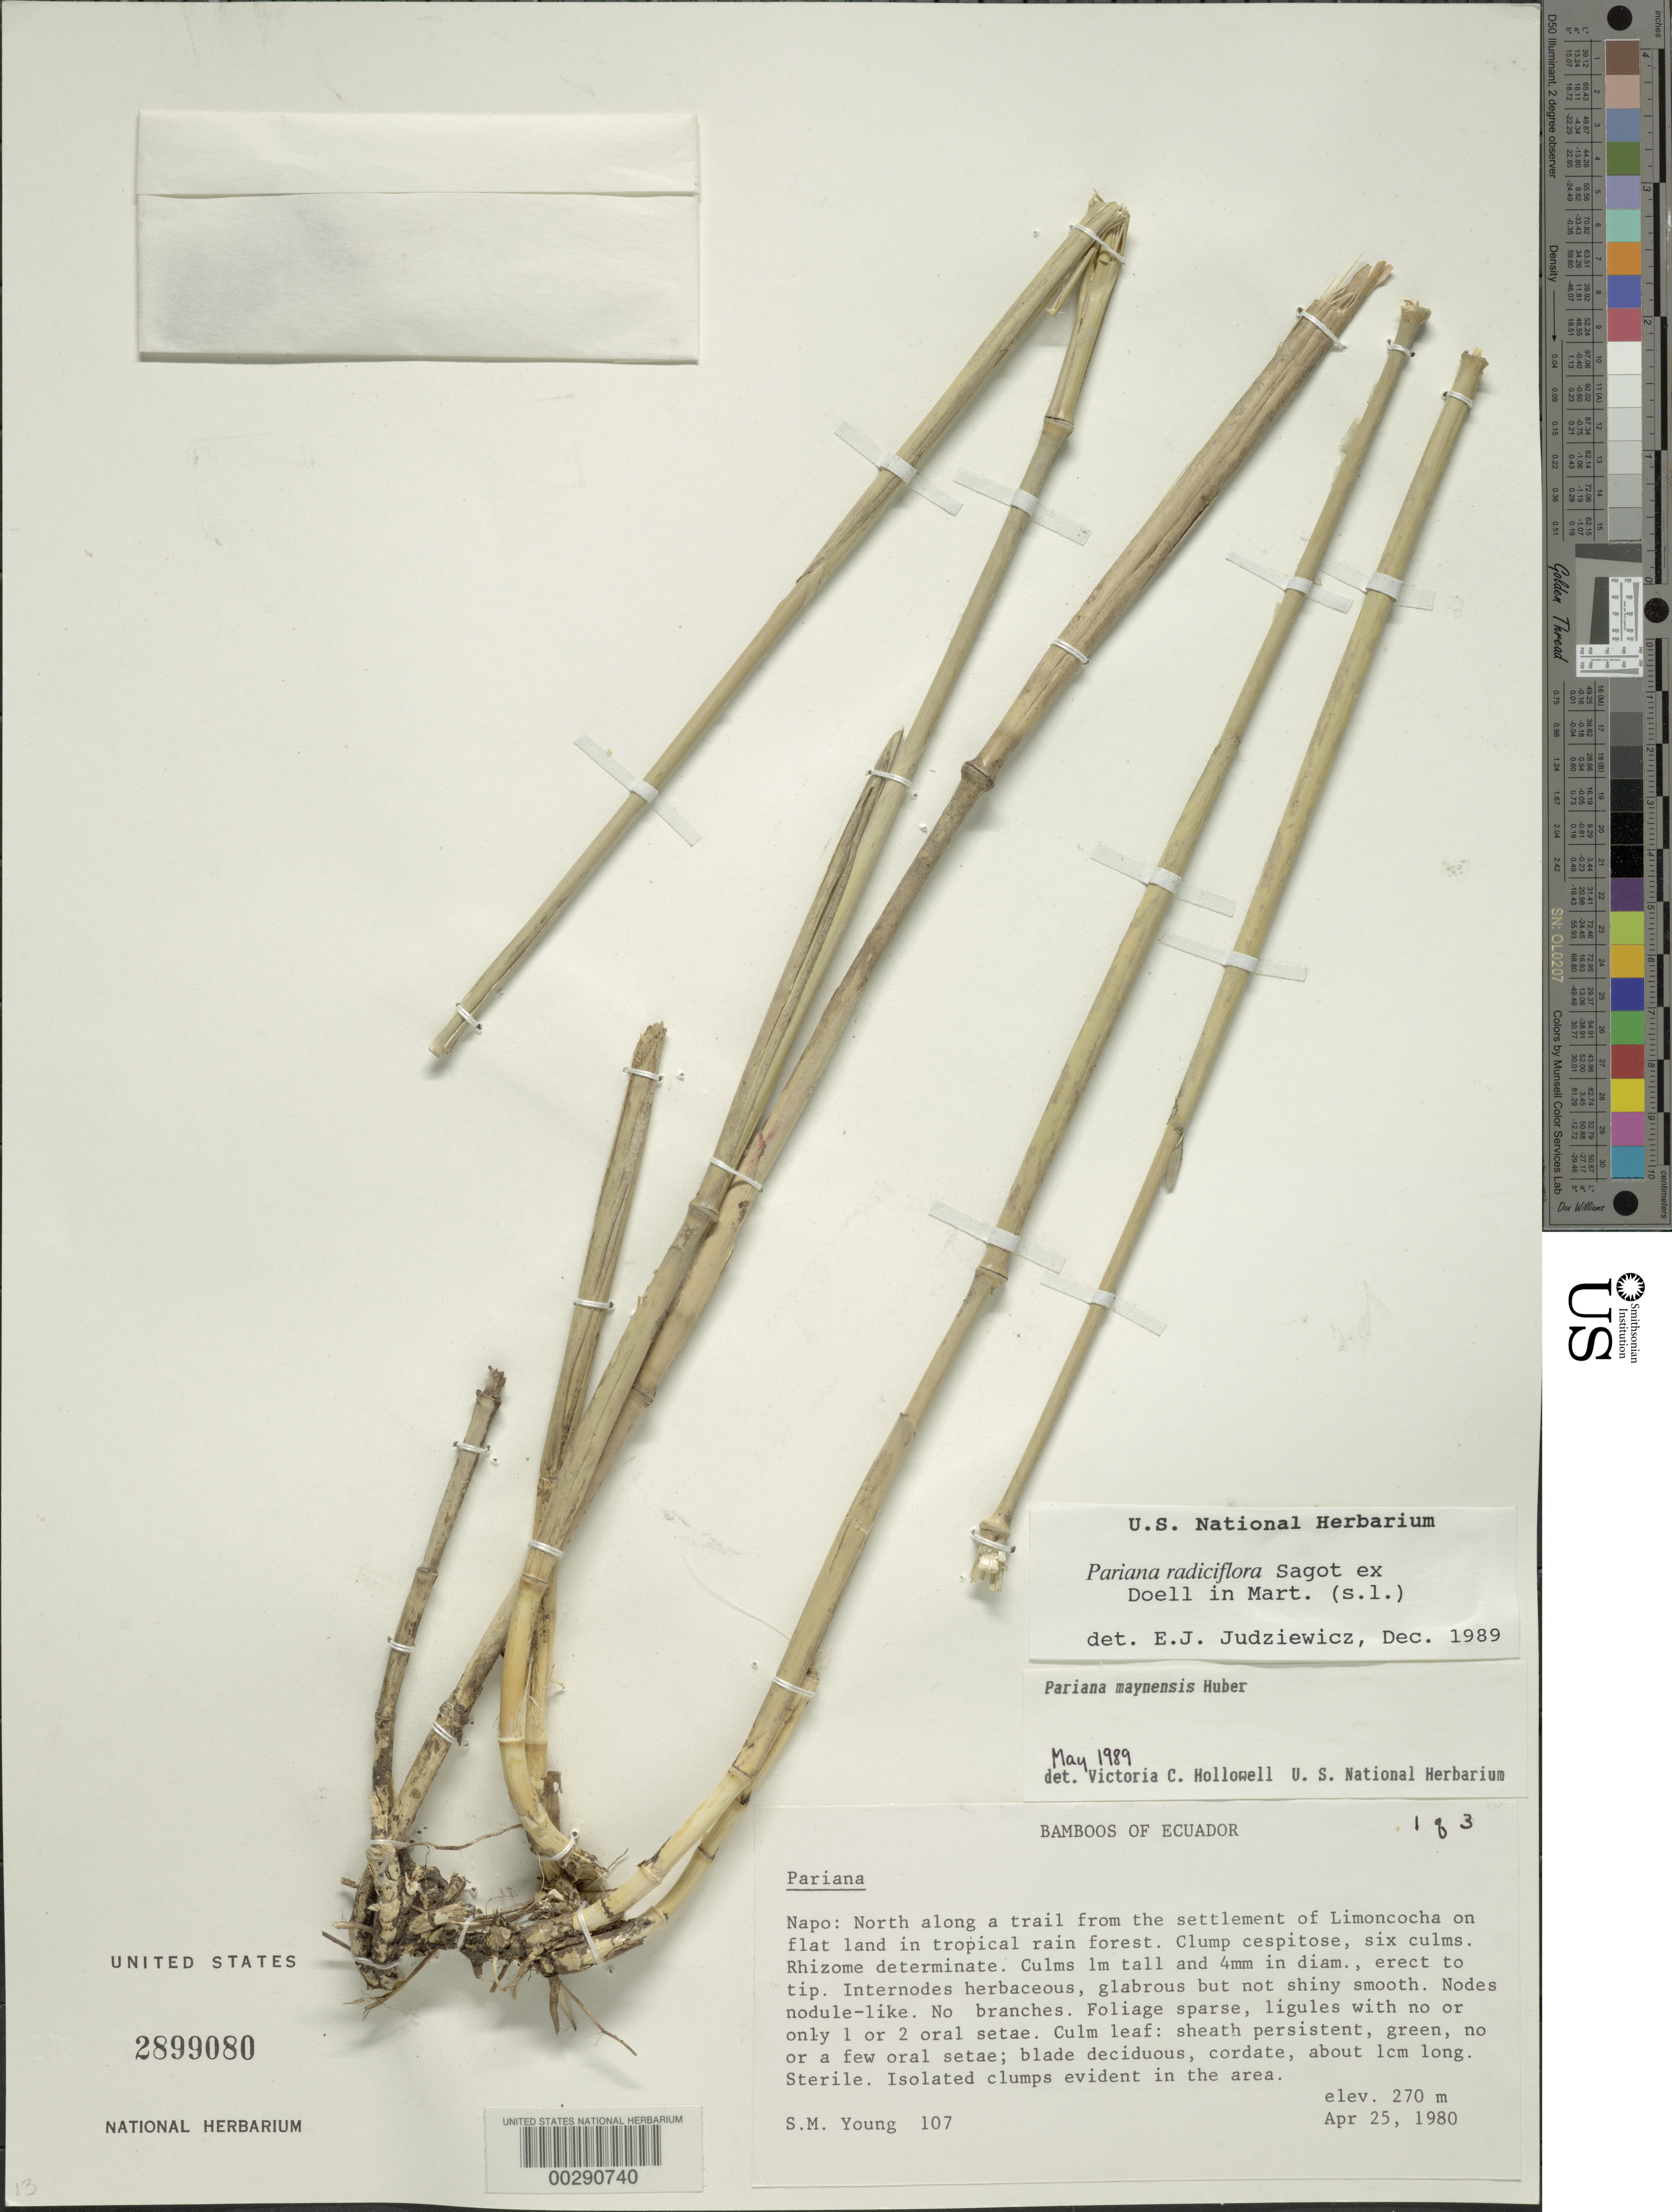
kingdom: Plantae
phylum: Tracheophyta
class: Liliopsida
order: Poales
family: Poaceae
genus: Pariana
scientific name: Pariana radiciflora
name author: Sagot ex Döll in Mart.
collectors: S. Young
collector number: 107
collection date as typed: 25 Apr 1980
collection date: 1980-04-25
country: Ecuador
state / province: Napo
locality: N along a Trail from the settlement of Limoncocha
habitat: Flat land in tropical rain forest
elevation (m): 270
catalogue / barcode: US 2899080